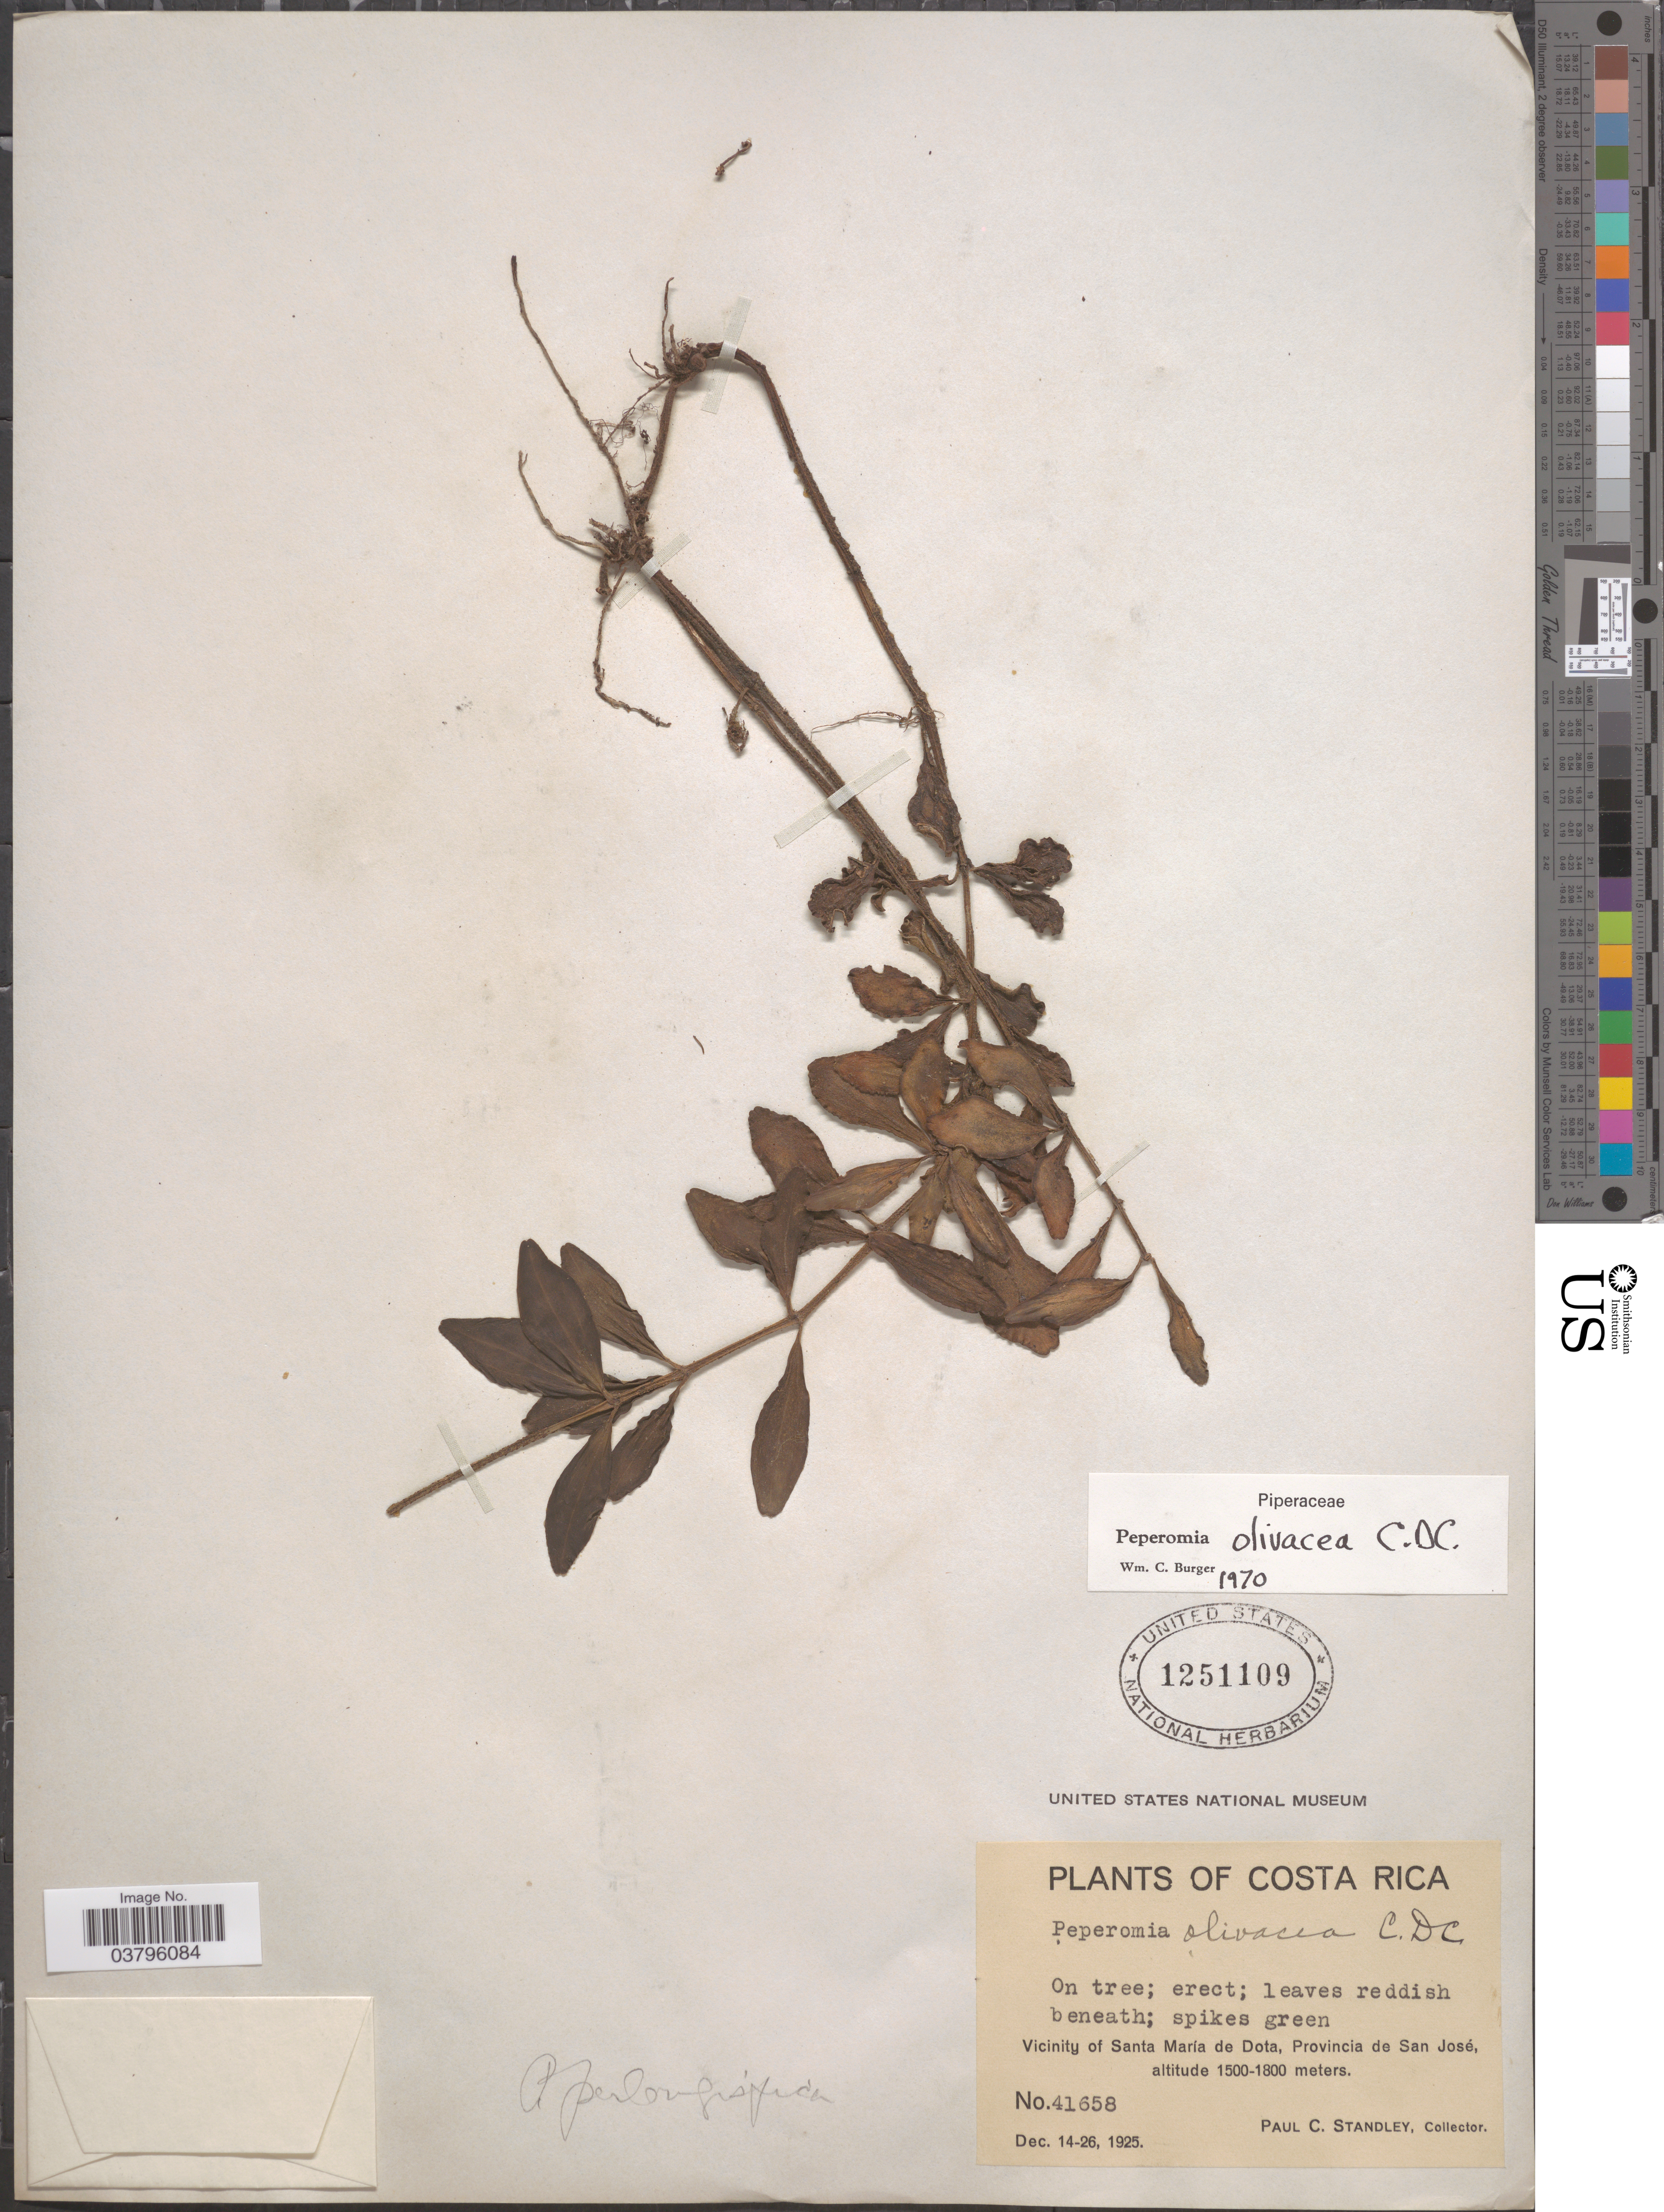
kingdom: Plantae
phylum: Tracheophyta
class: Magnoliopsida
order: Piperales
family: Piperaceae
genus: Peperomia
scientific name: Peperomia olivacea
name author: C. DC.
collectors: P. C. Standley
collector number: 41658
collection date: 1925-12-14/1925-12-26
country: Costa Rica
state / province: San José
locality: Vicinity of Santa María de Dota.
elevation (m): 1500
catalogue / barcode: US 1251109